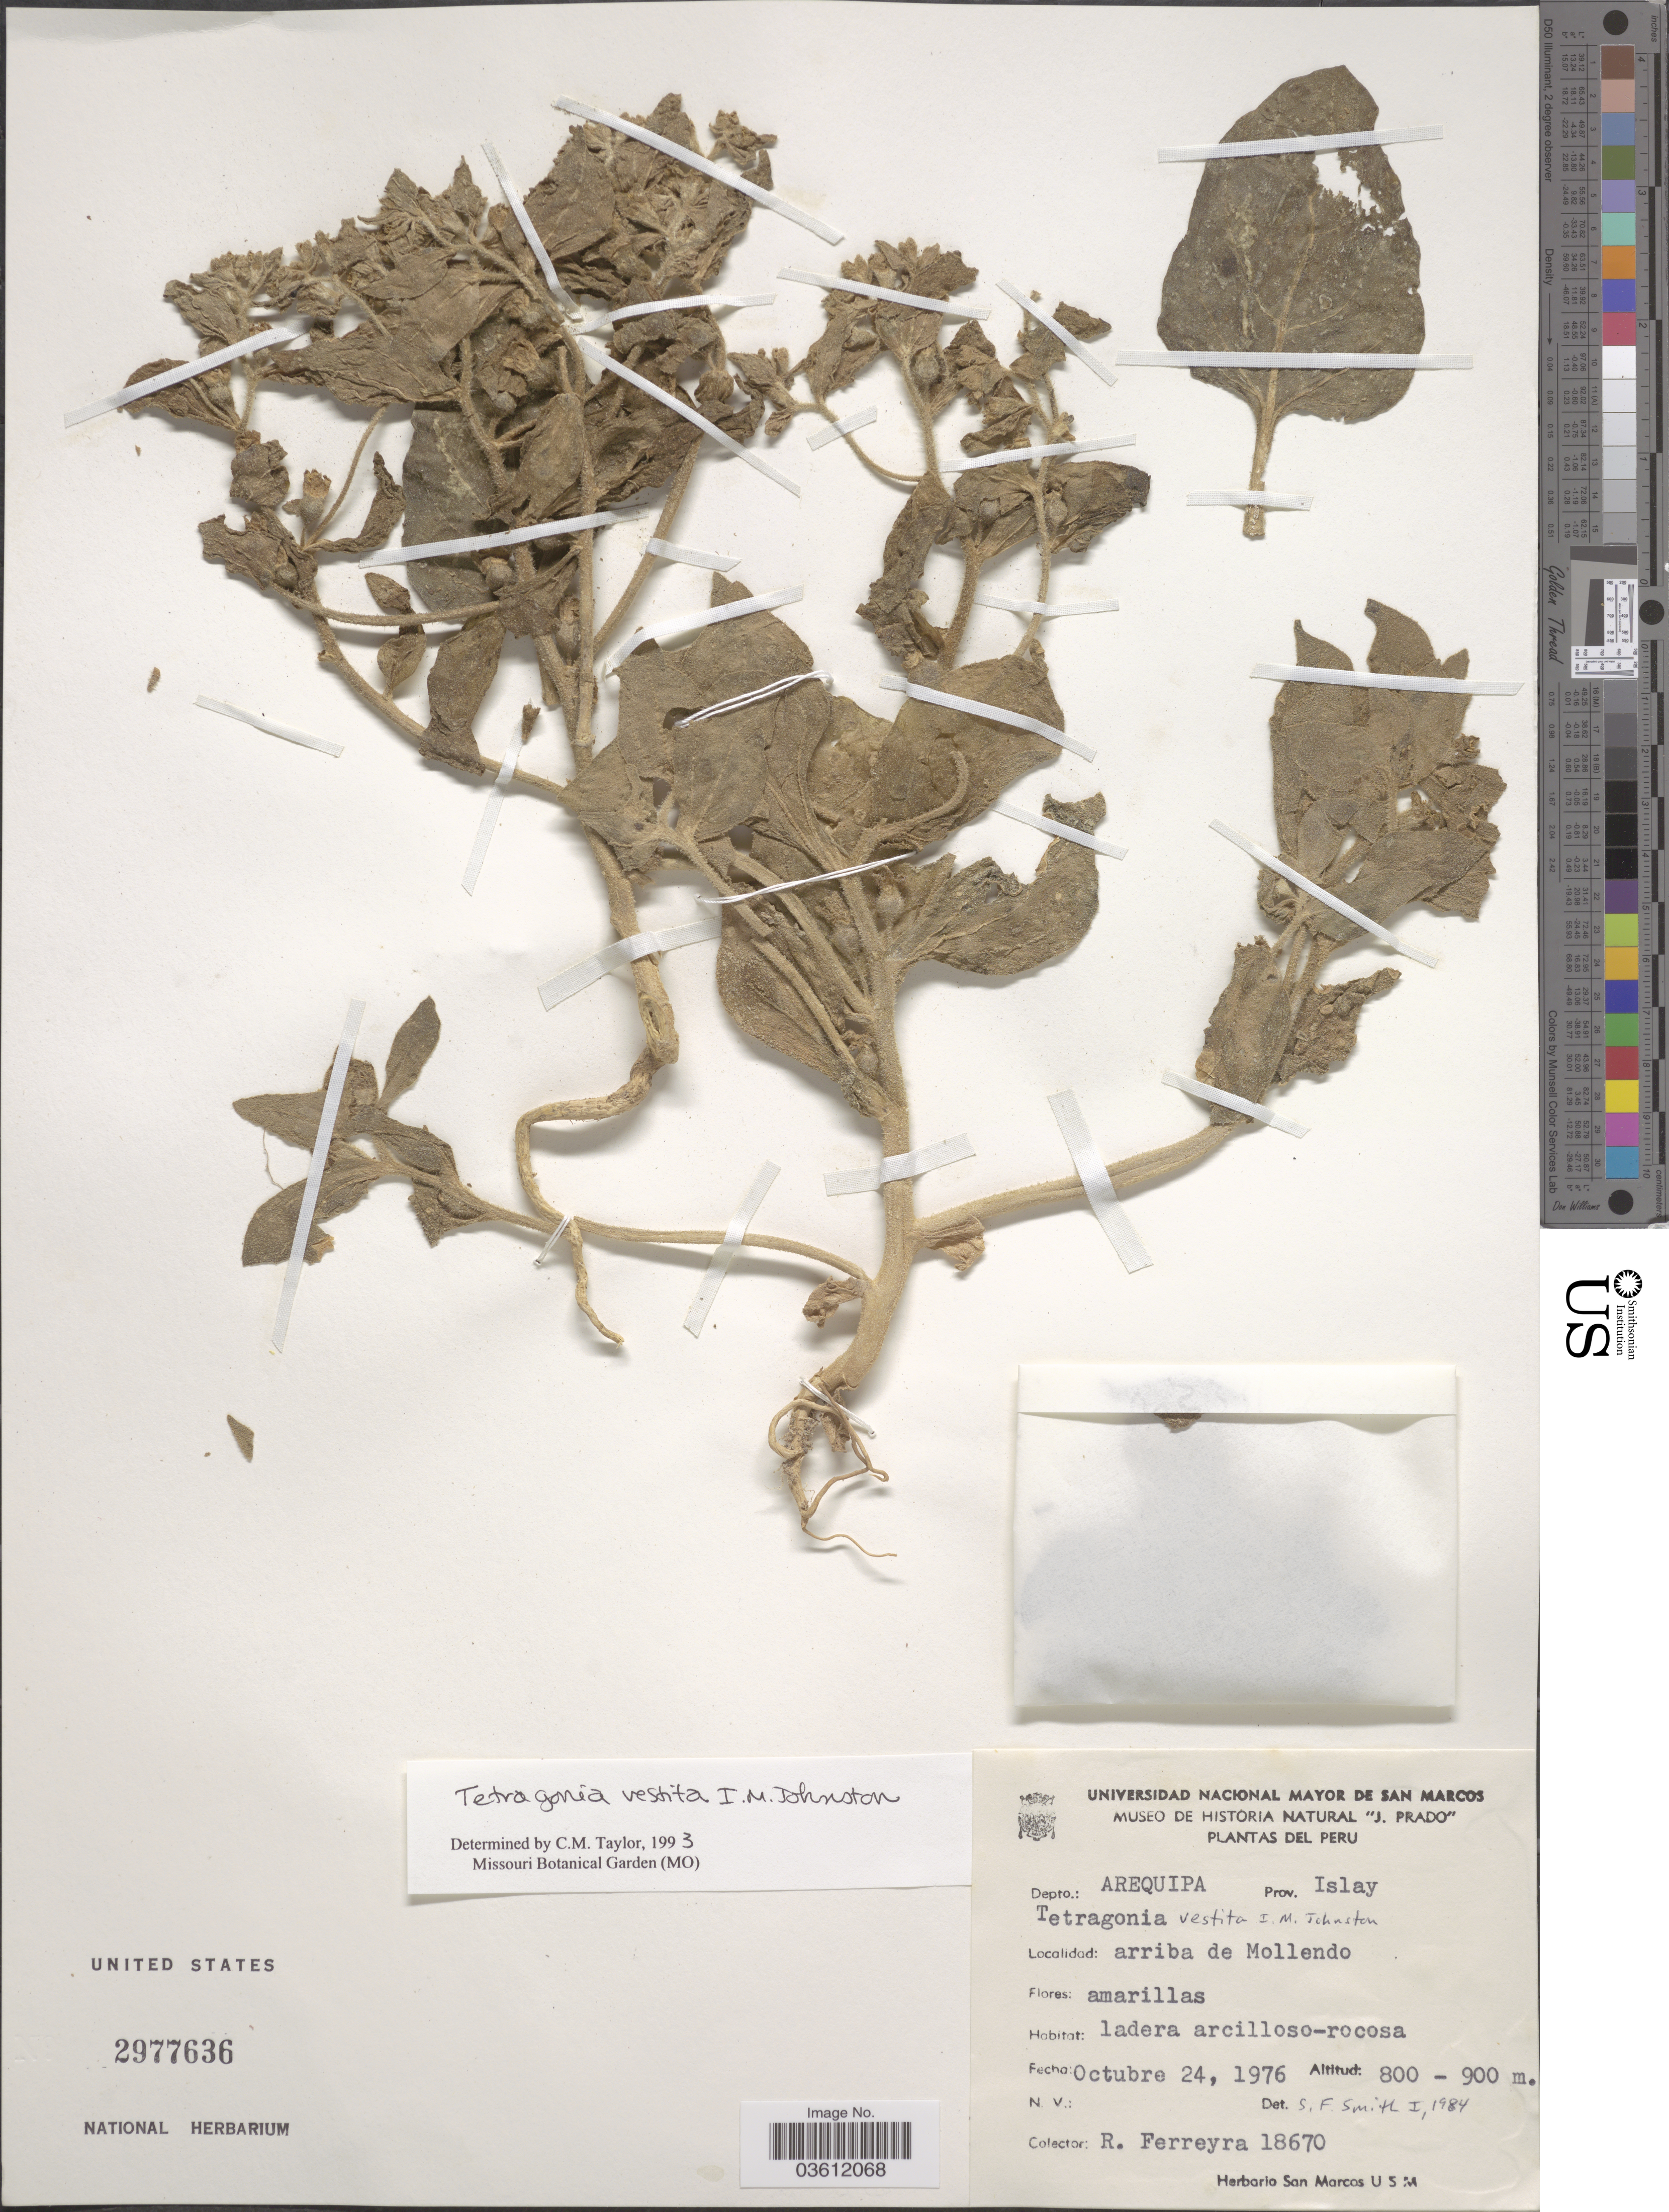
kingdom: Plantae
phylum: Tracheophyta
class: Magnoliopsida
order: Caryophyllales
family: Aizoaceae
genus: Tetragonia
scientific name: Tetragonia vestita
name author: I.M. Johnst.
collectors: R. A. Ferreyra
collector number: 18670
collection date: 1976-10-24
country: Peru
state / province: Arequipa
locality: Depto.: Arequipa. Prov. Islay. Arriba de Mollendo.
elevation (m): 800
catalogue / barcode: US 2977636